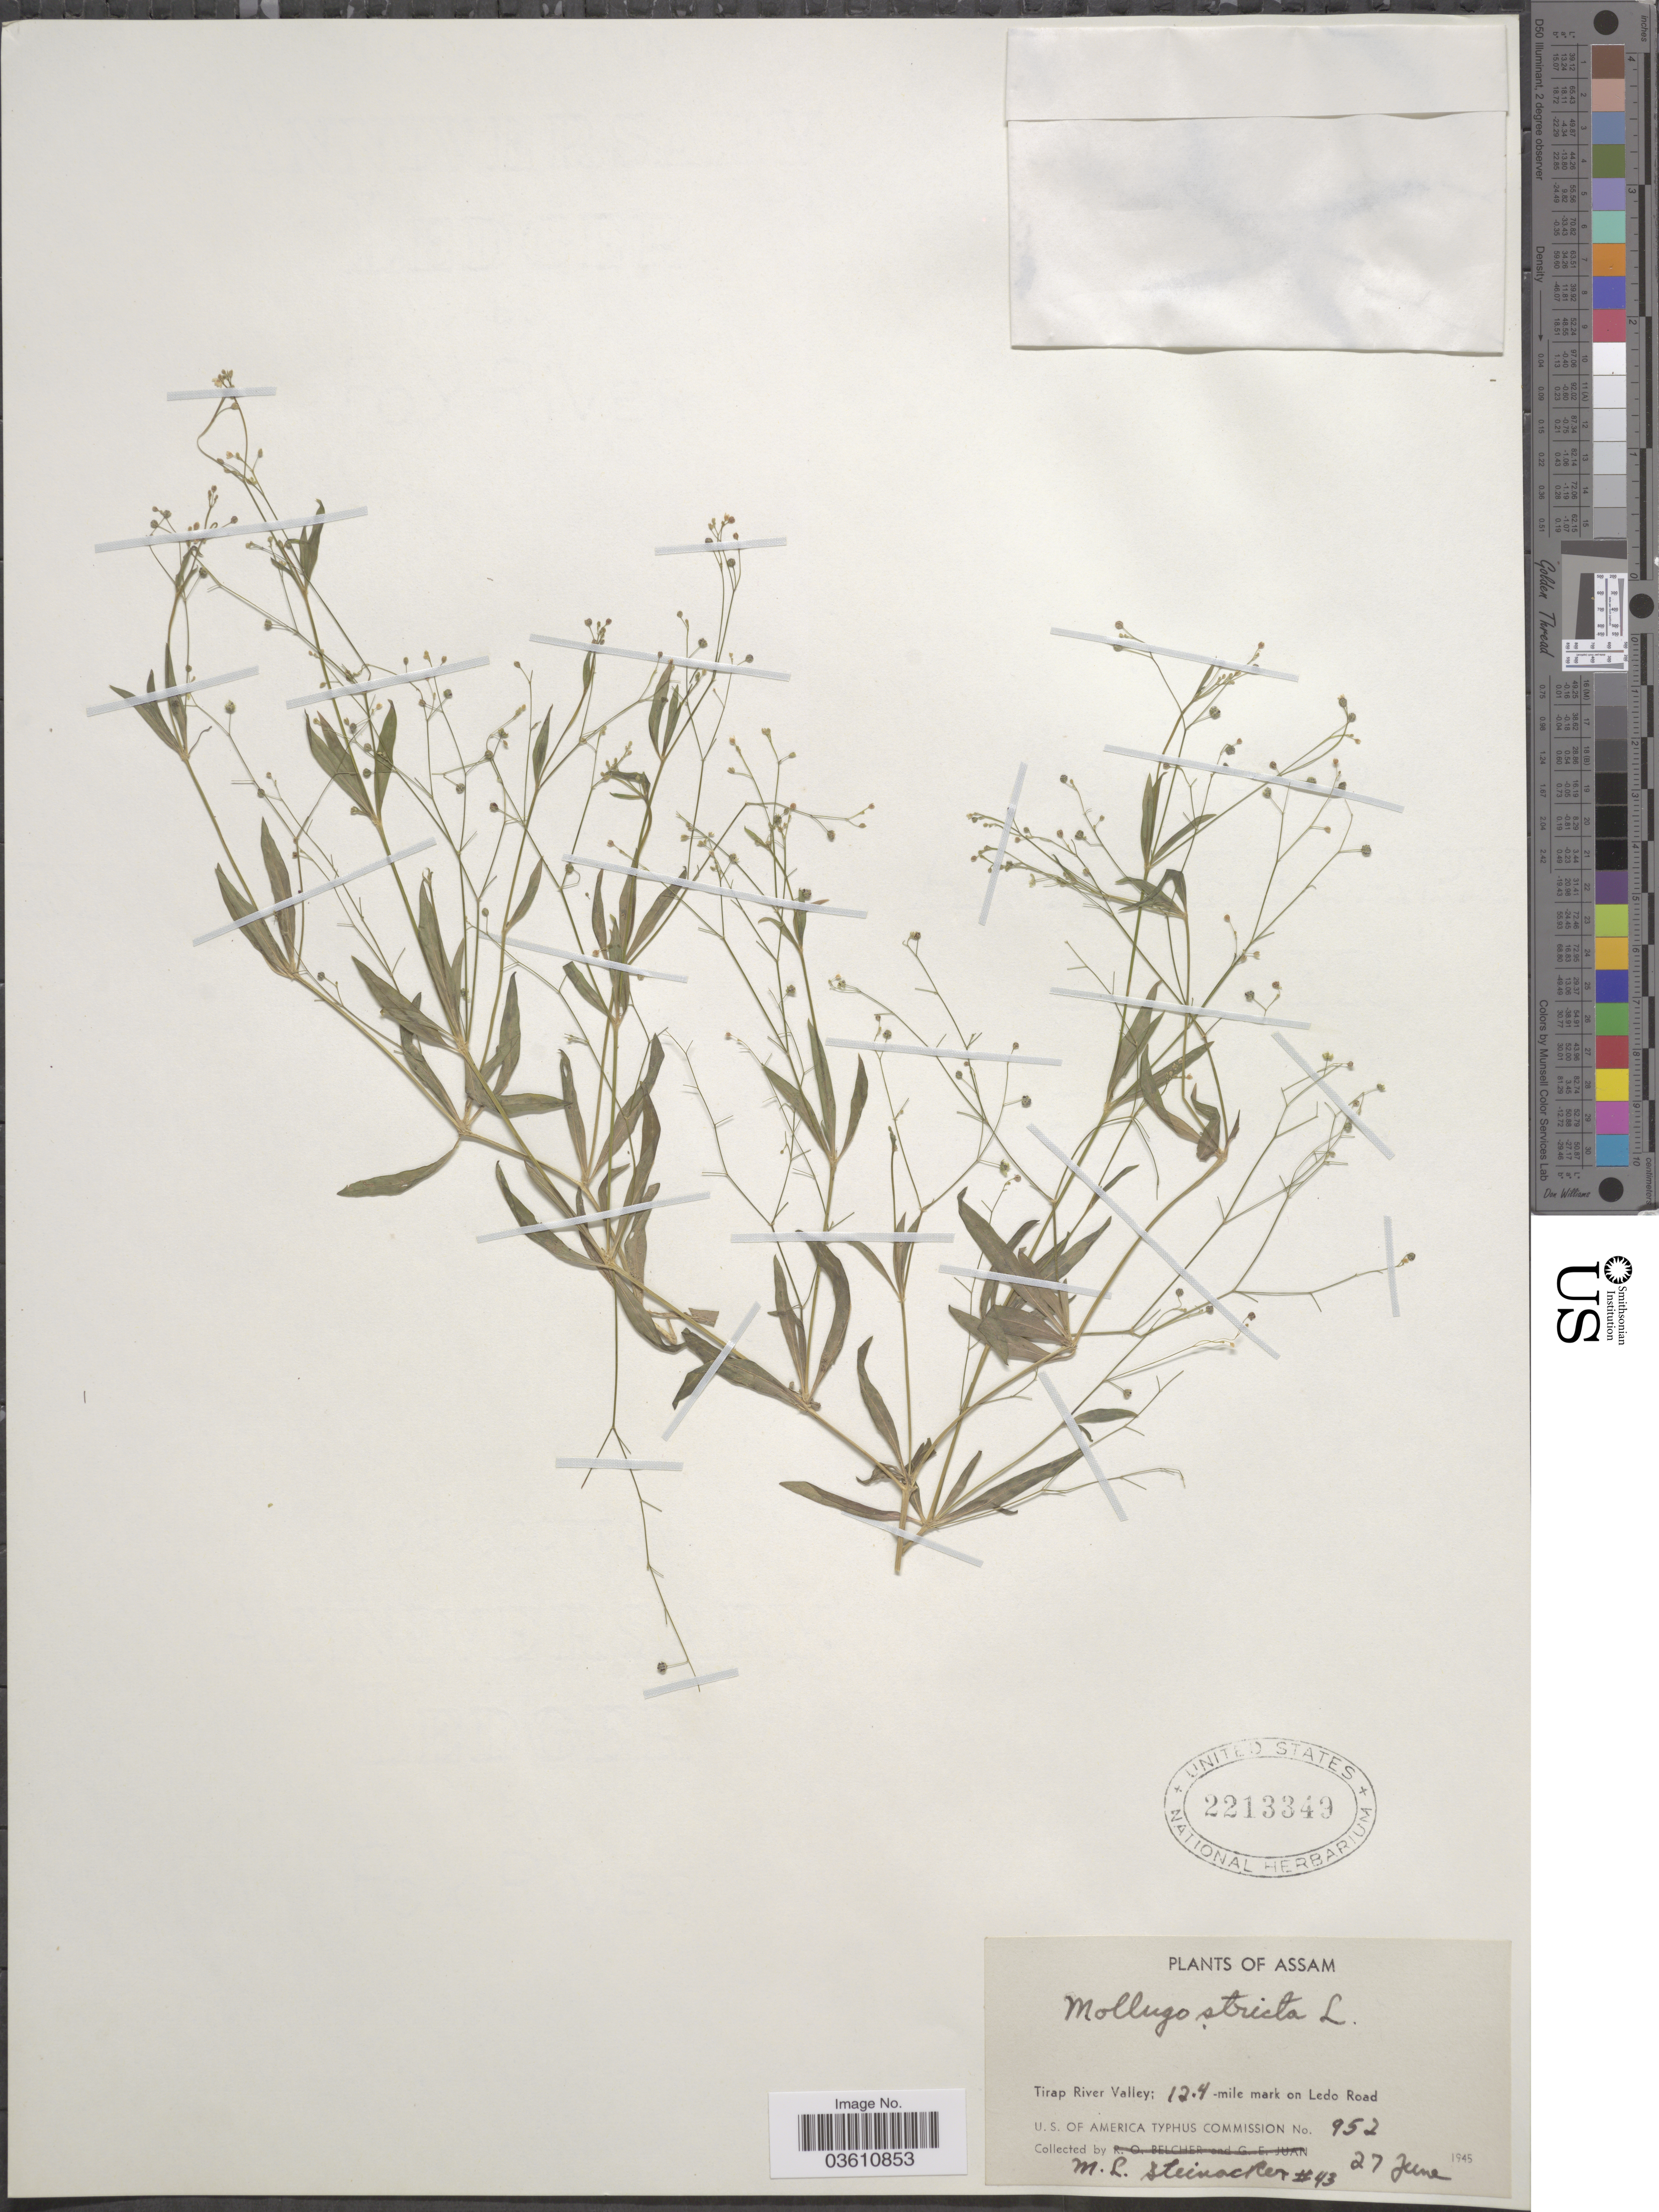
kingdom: Plantae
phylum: Tracheophyta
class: Magnoliopsida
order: Caryophyllales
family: Molluginaceae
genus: Trigastrotheca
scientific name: Trigastrotheca pentaphylla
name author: (L.) Thulin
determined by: Strong, Mark T., (BOT), Smithsonian Institution - National Museum of Natural History (UNITED STATES)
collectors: M. Steinacker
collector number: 43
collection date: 1945-06-27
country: India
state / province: Assam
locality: Tirap River Valley; 12.4 -mile mark on Ledo Road.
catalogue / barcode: US 2213349